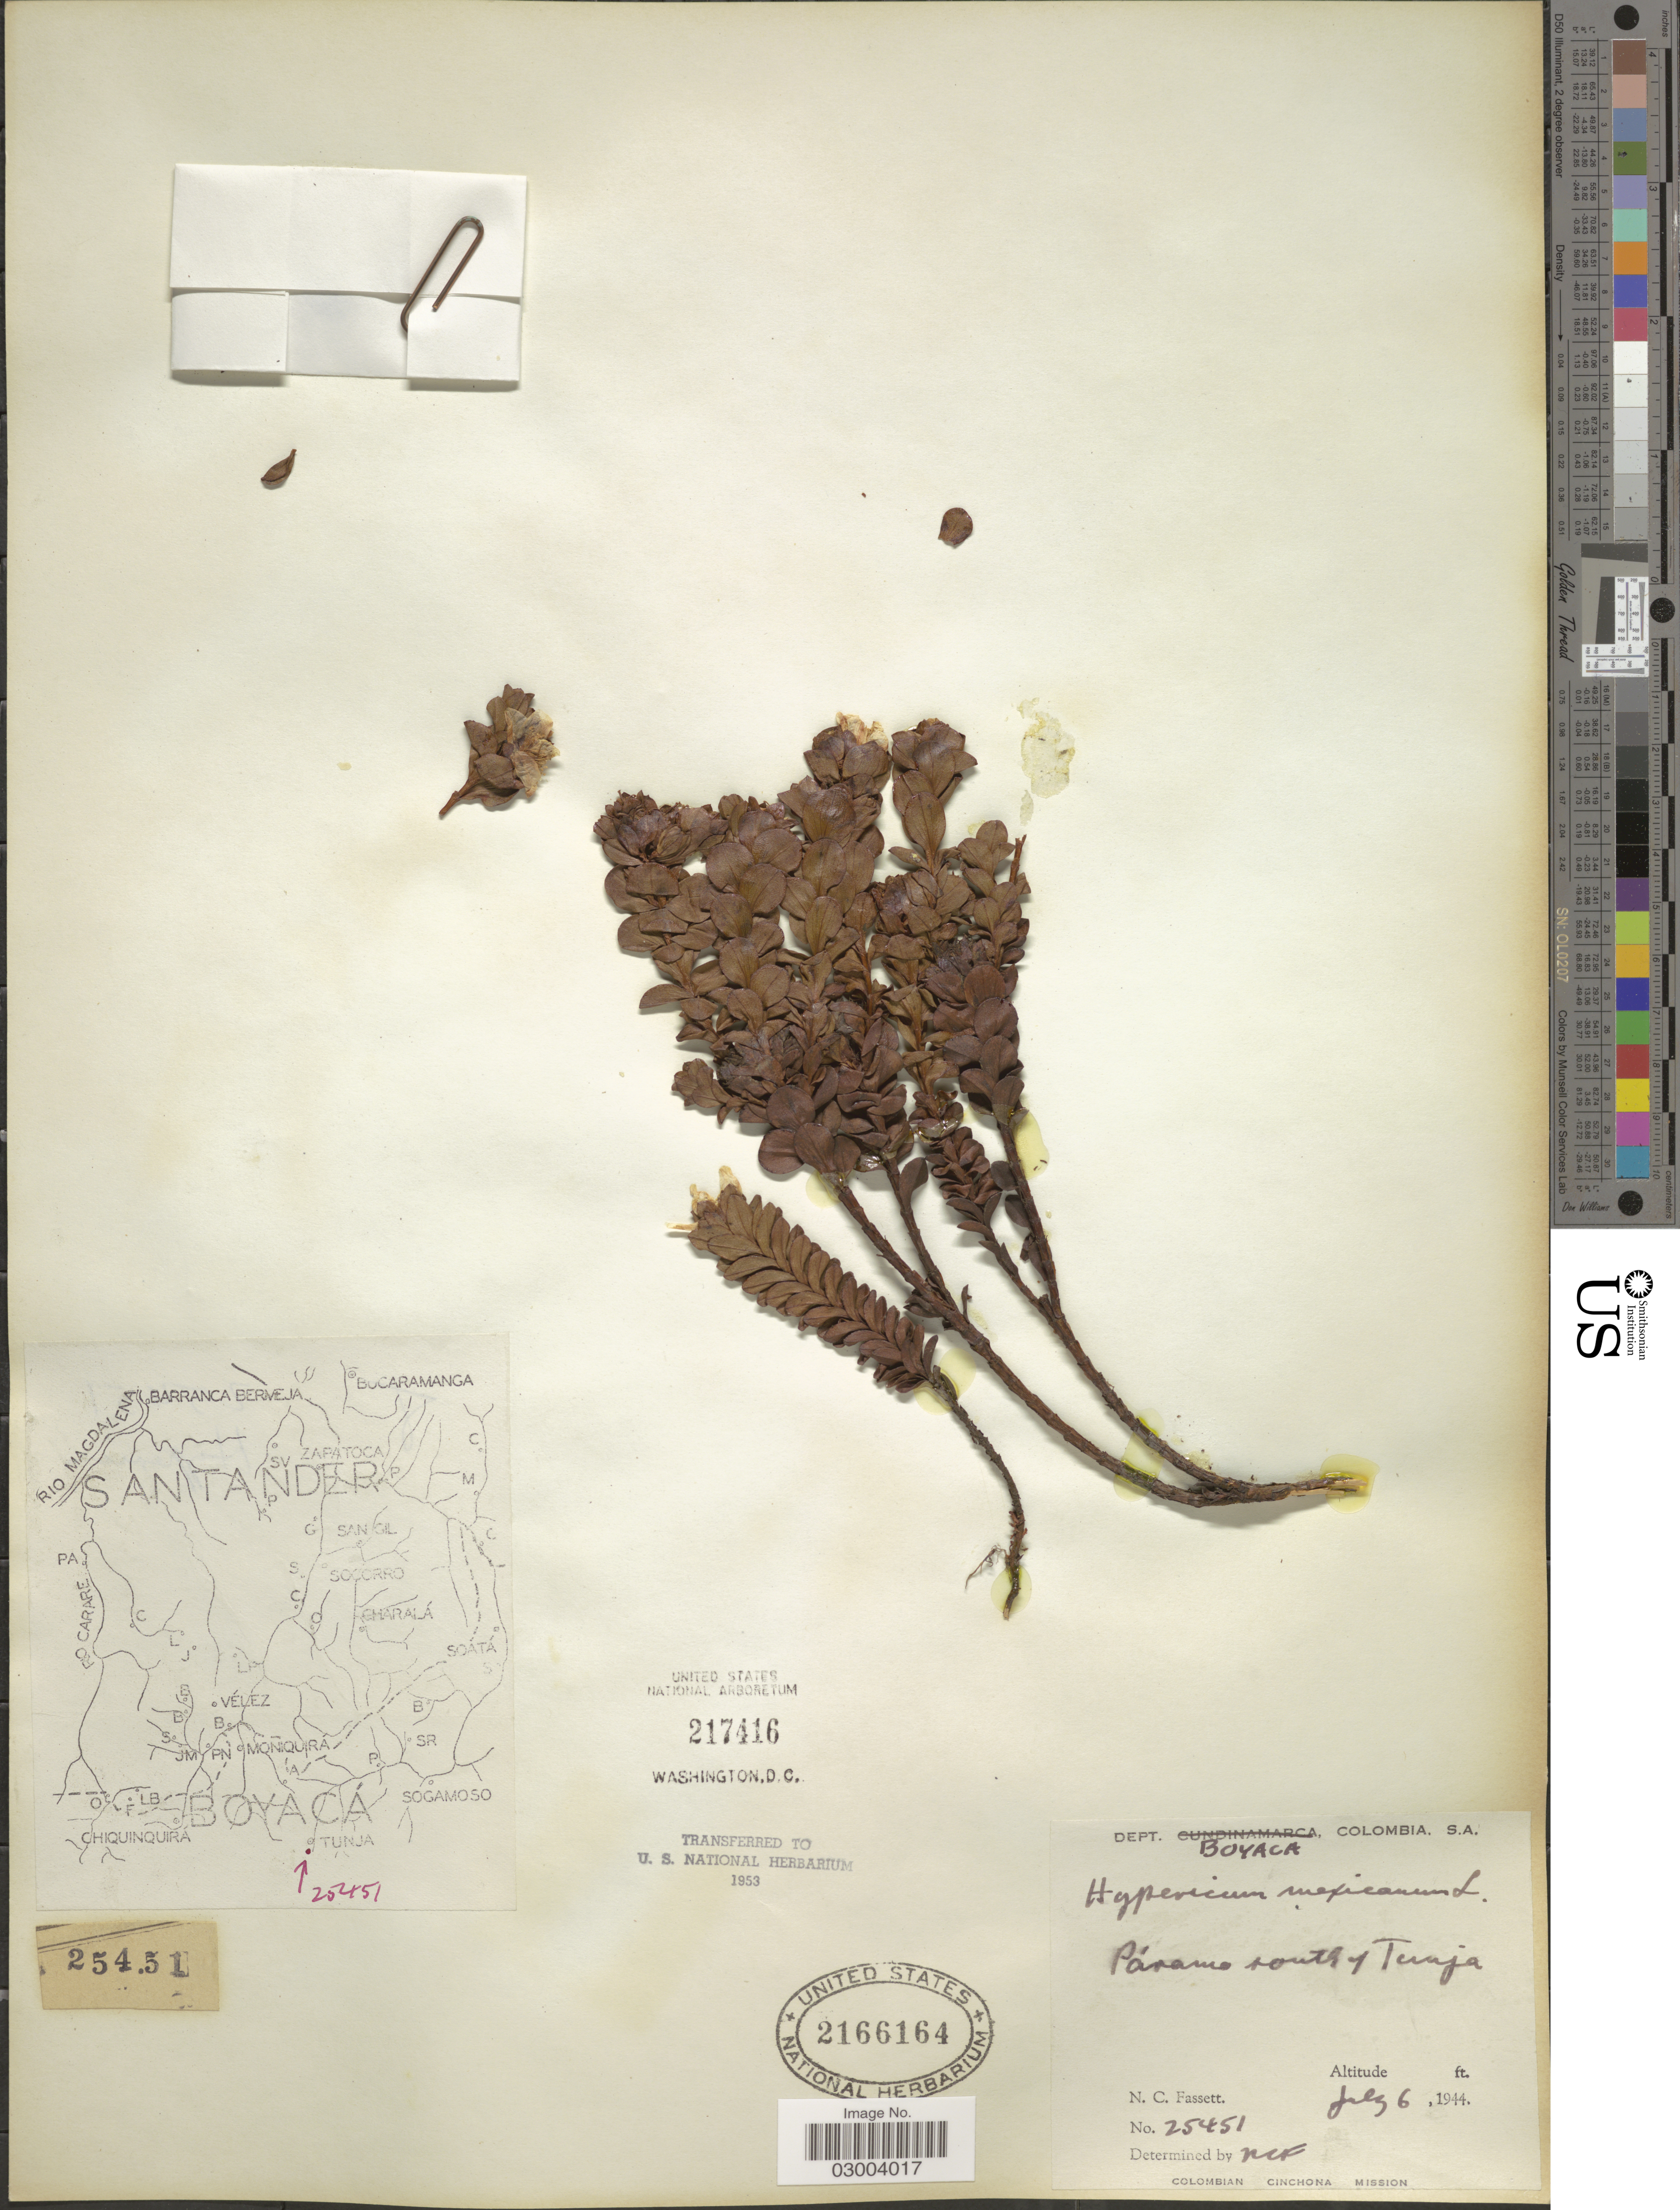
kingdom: Plantae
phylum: Tracheophyta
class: Magnoliopsida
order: Malpighiales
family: Hypericaceae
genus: Hypericum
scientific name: Hypericum mexicanum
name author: L.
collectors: N. C. Fassett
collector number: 25451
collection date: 1944-07-06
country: Colombia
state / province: Boyacá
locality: Dept. Boyaca, Páramo south of Tunja.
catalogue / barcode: US 2166164